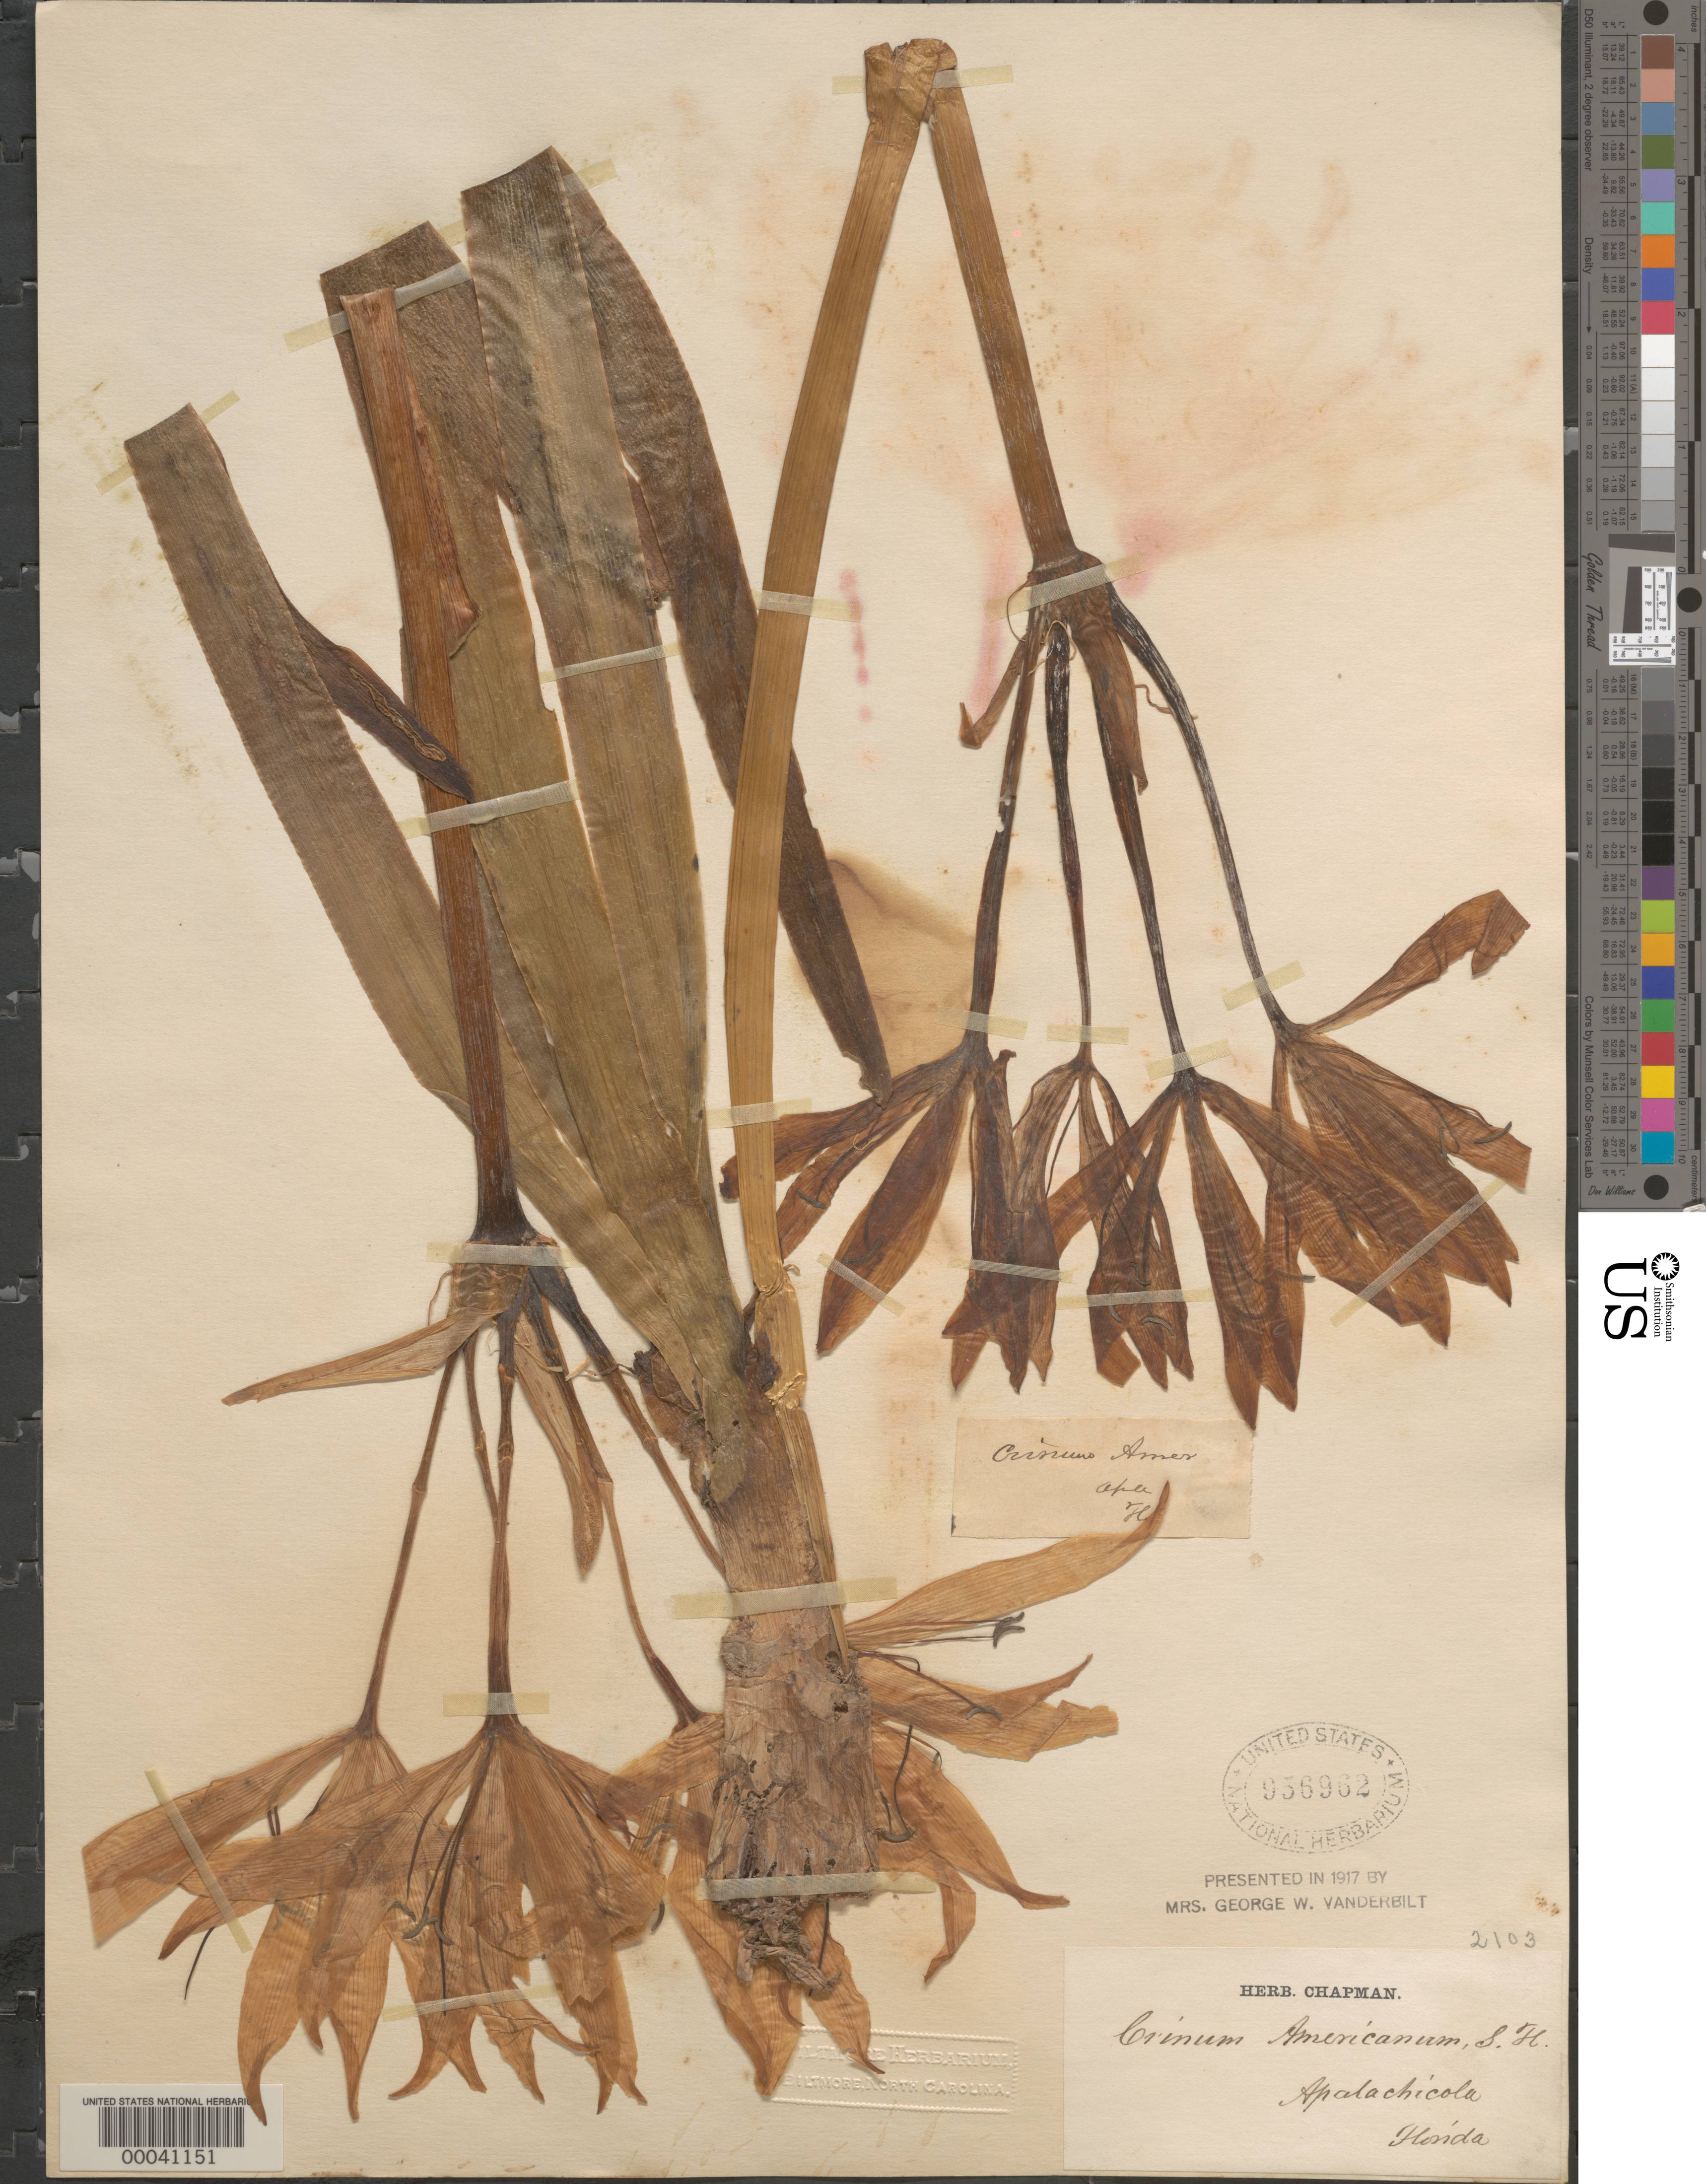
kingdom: Plantae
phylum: Tracheophyta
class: Liliopsida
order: Asparagales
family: Amaryllidaceae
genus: Crinum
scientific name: Crinum americanum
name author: L.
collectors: ex herb. A.W. Chapman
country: United States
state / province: Florida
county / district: Franklin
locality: Apalachicola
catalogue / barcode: US 956962